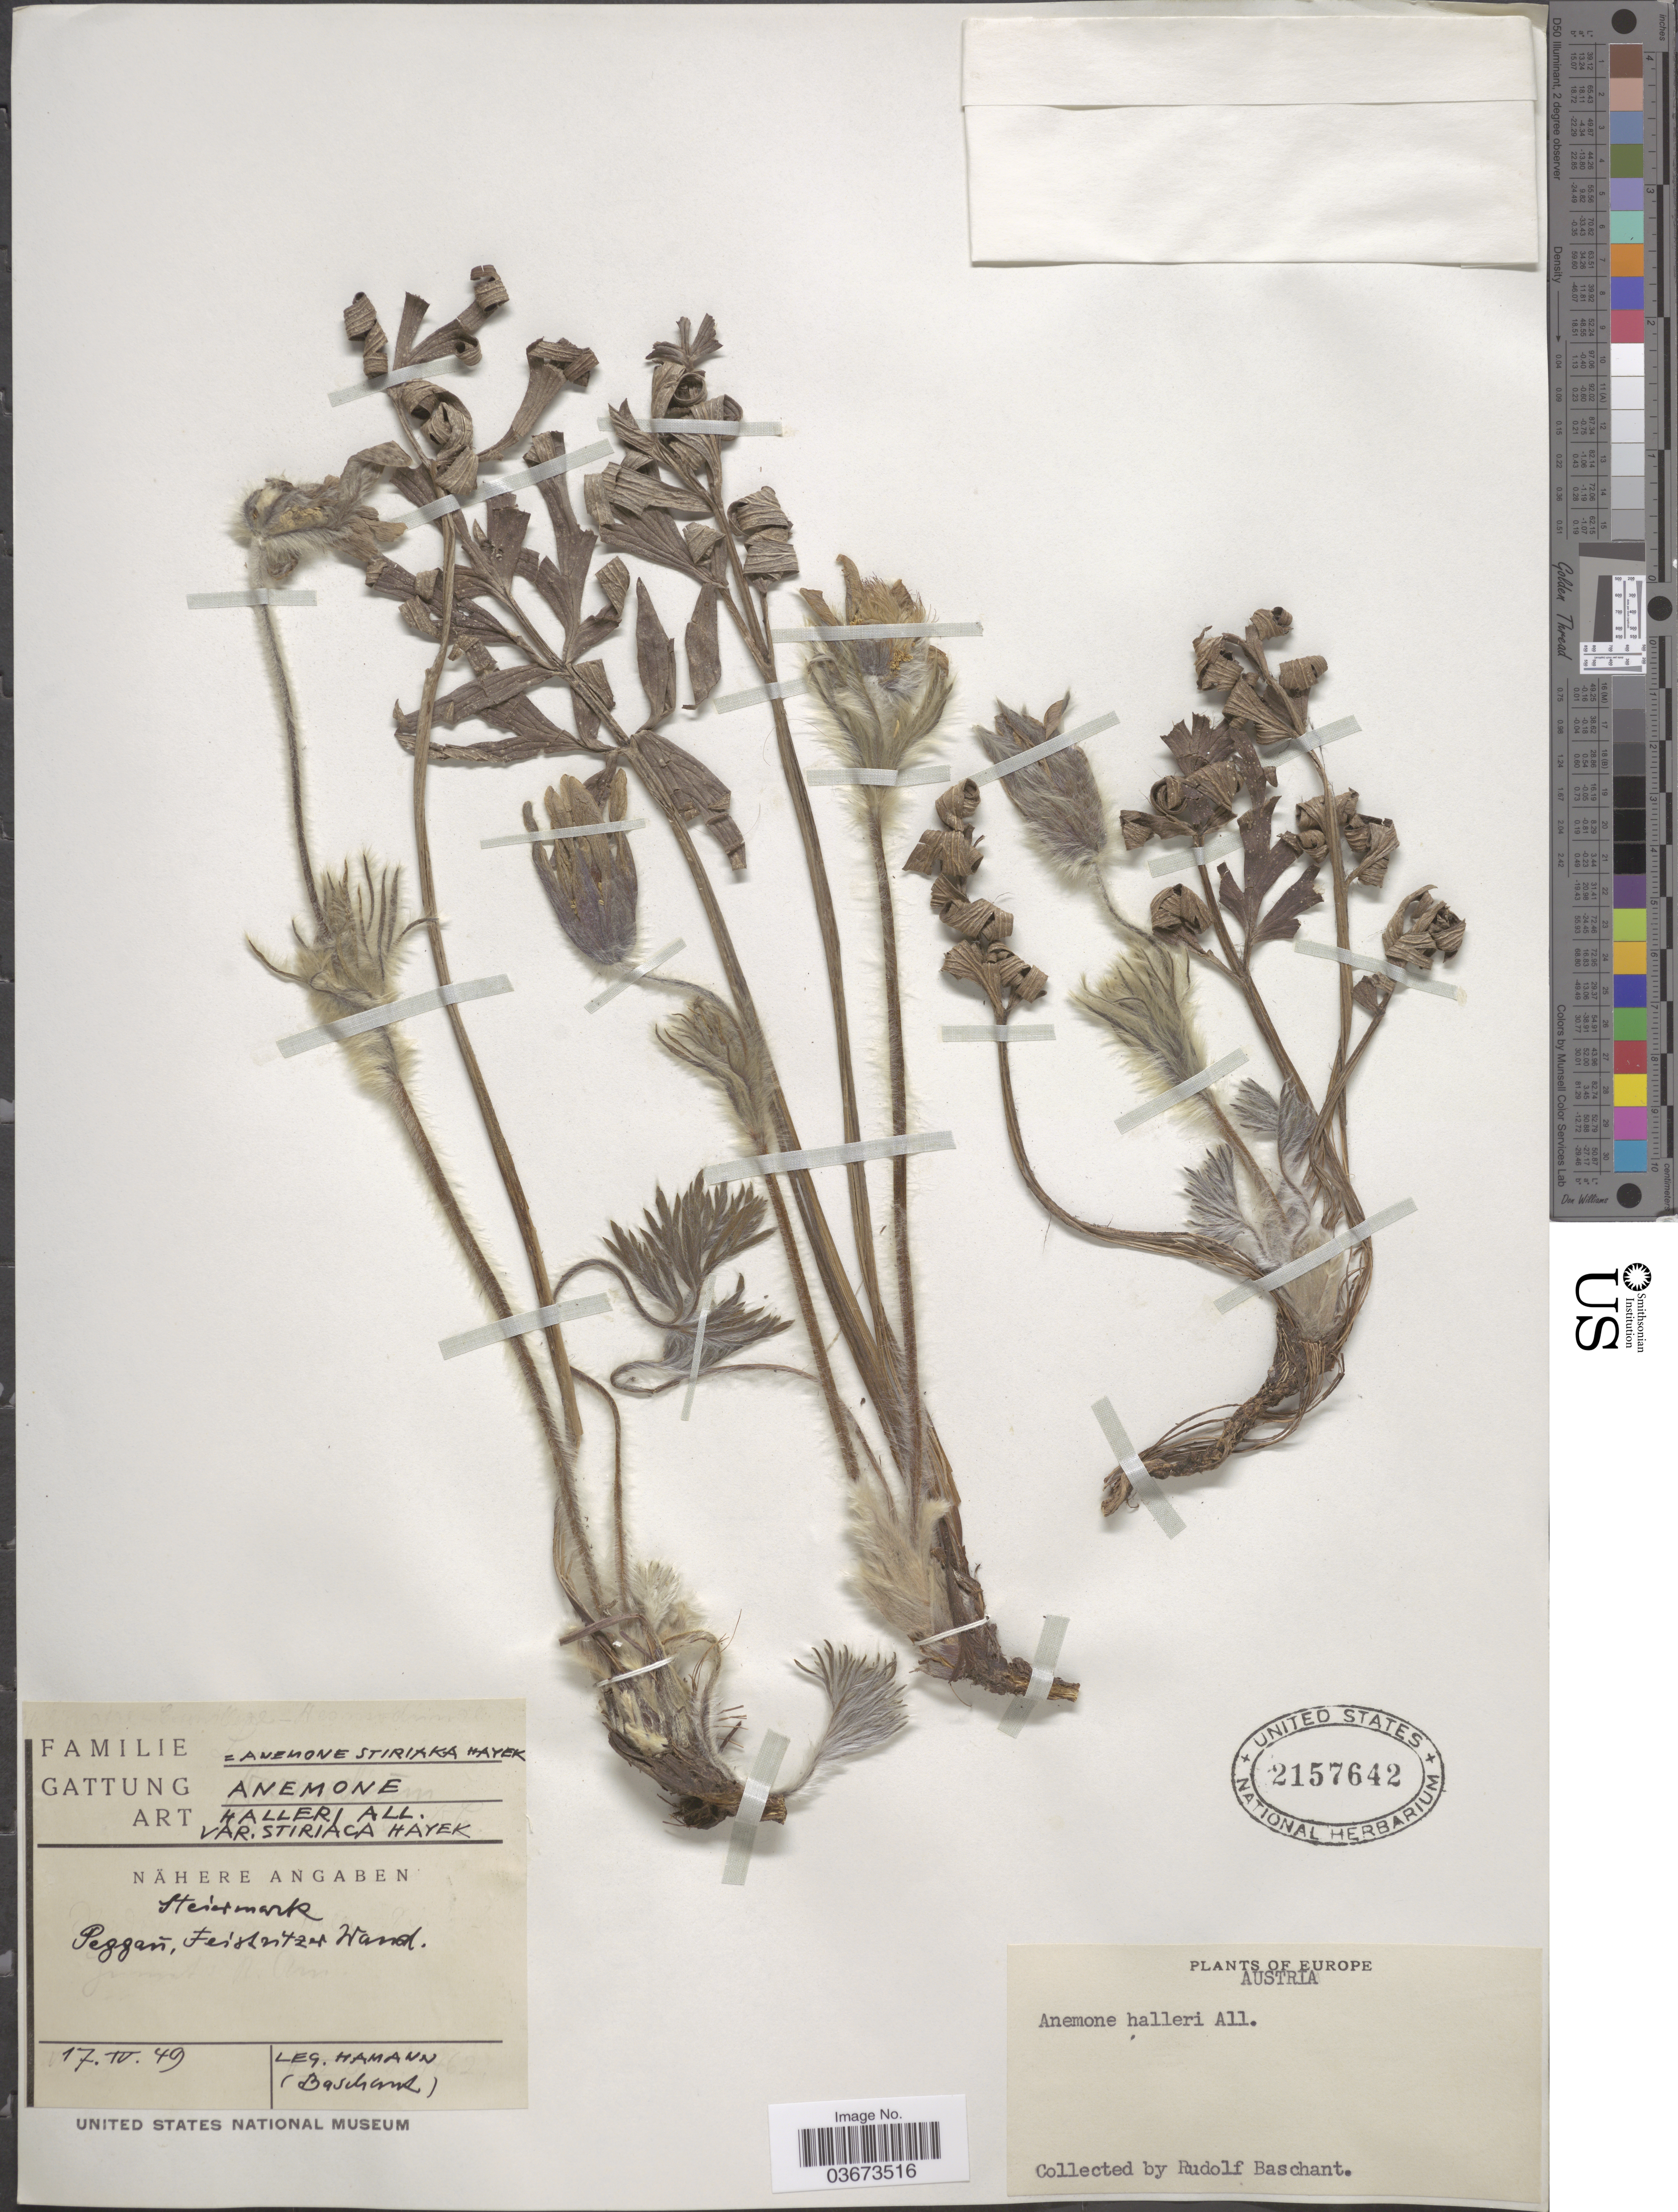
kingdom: Plantae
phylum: Tracheophyta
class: Magnoliopsida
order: Ranunculales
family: Ranunculaceae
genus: Anemone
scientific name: Anemone halleri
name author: All.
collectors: Hamann & R. Baschant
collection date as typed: Transcribed d/m/y: 17/4/49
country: Austria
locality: Nähere angaben. Steiermark. Peggaū, Feistritzer Wand.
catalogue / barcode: US 2157642